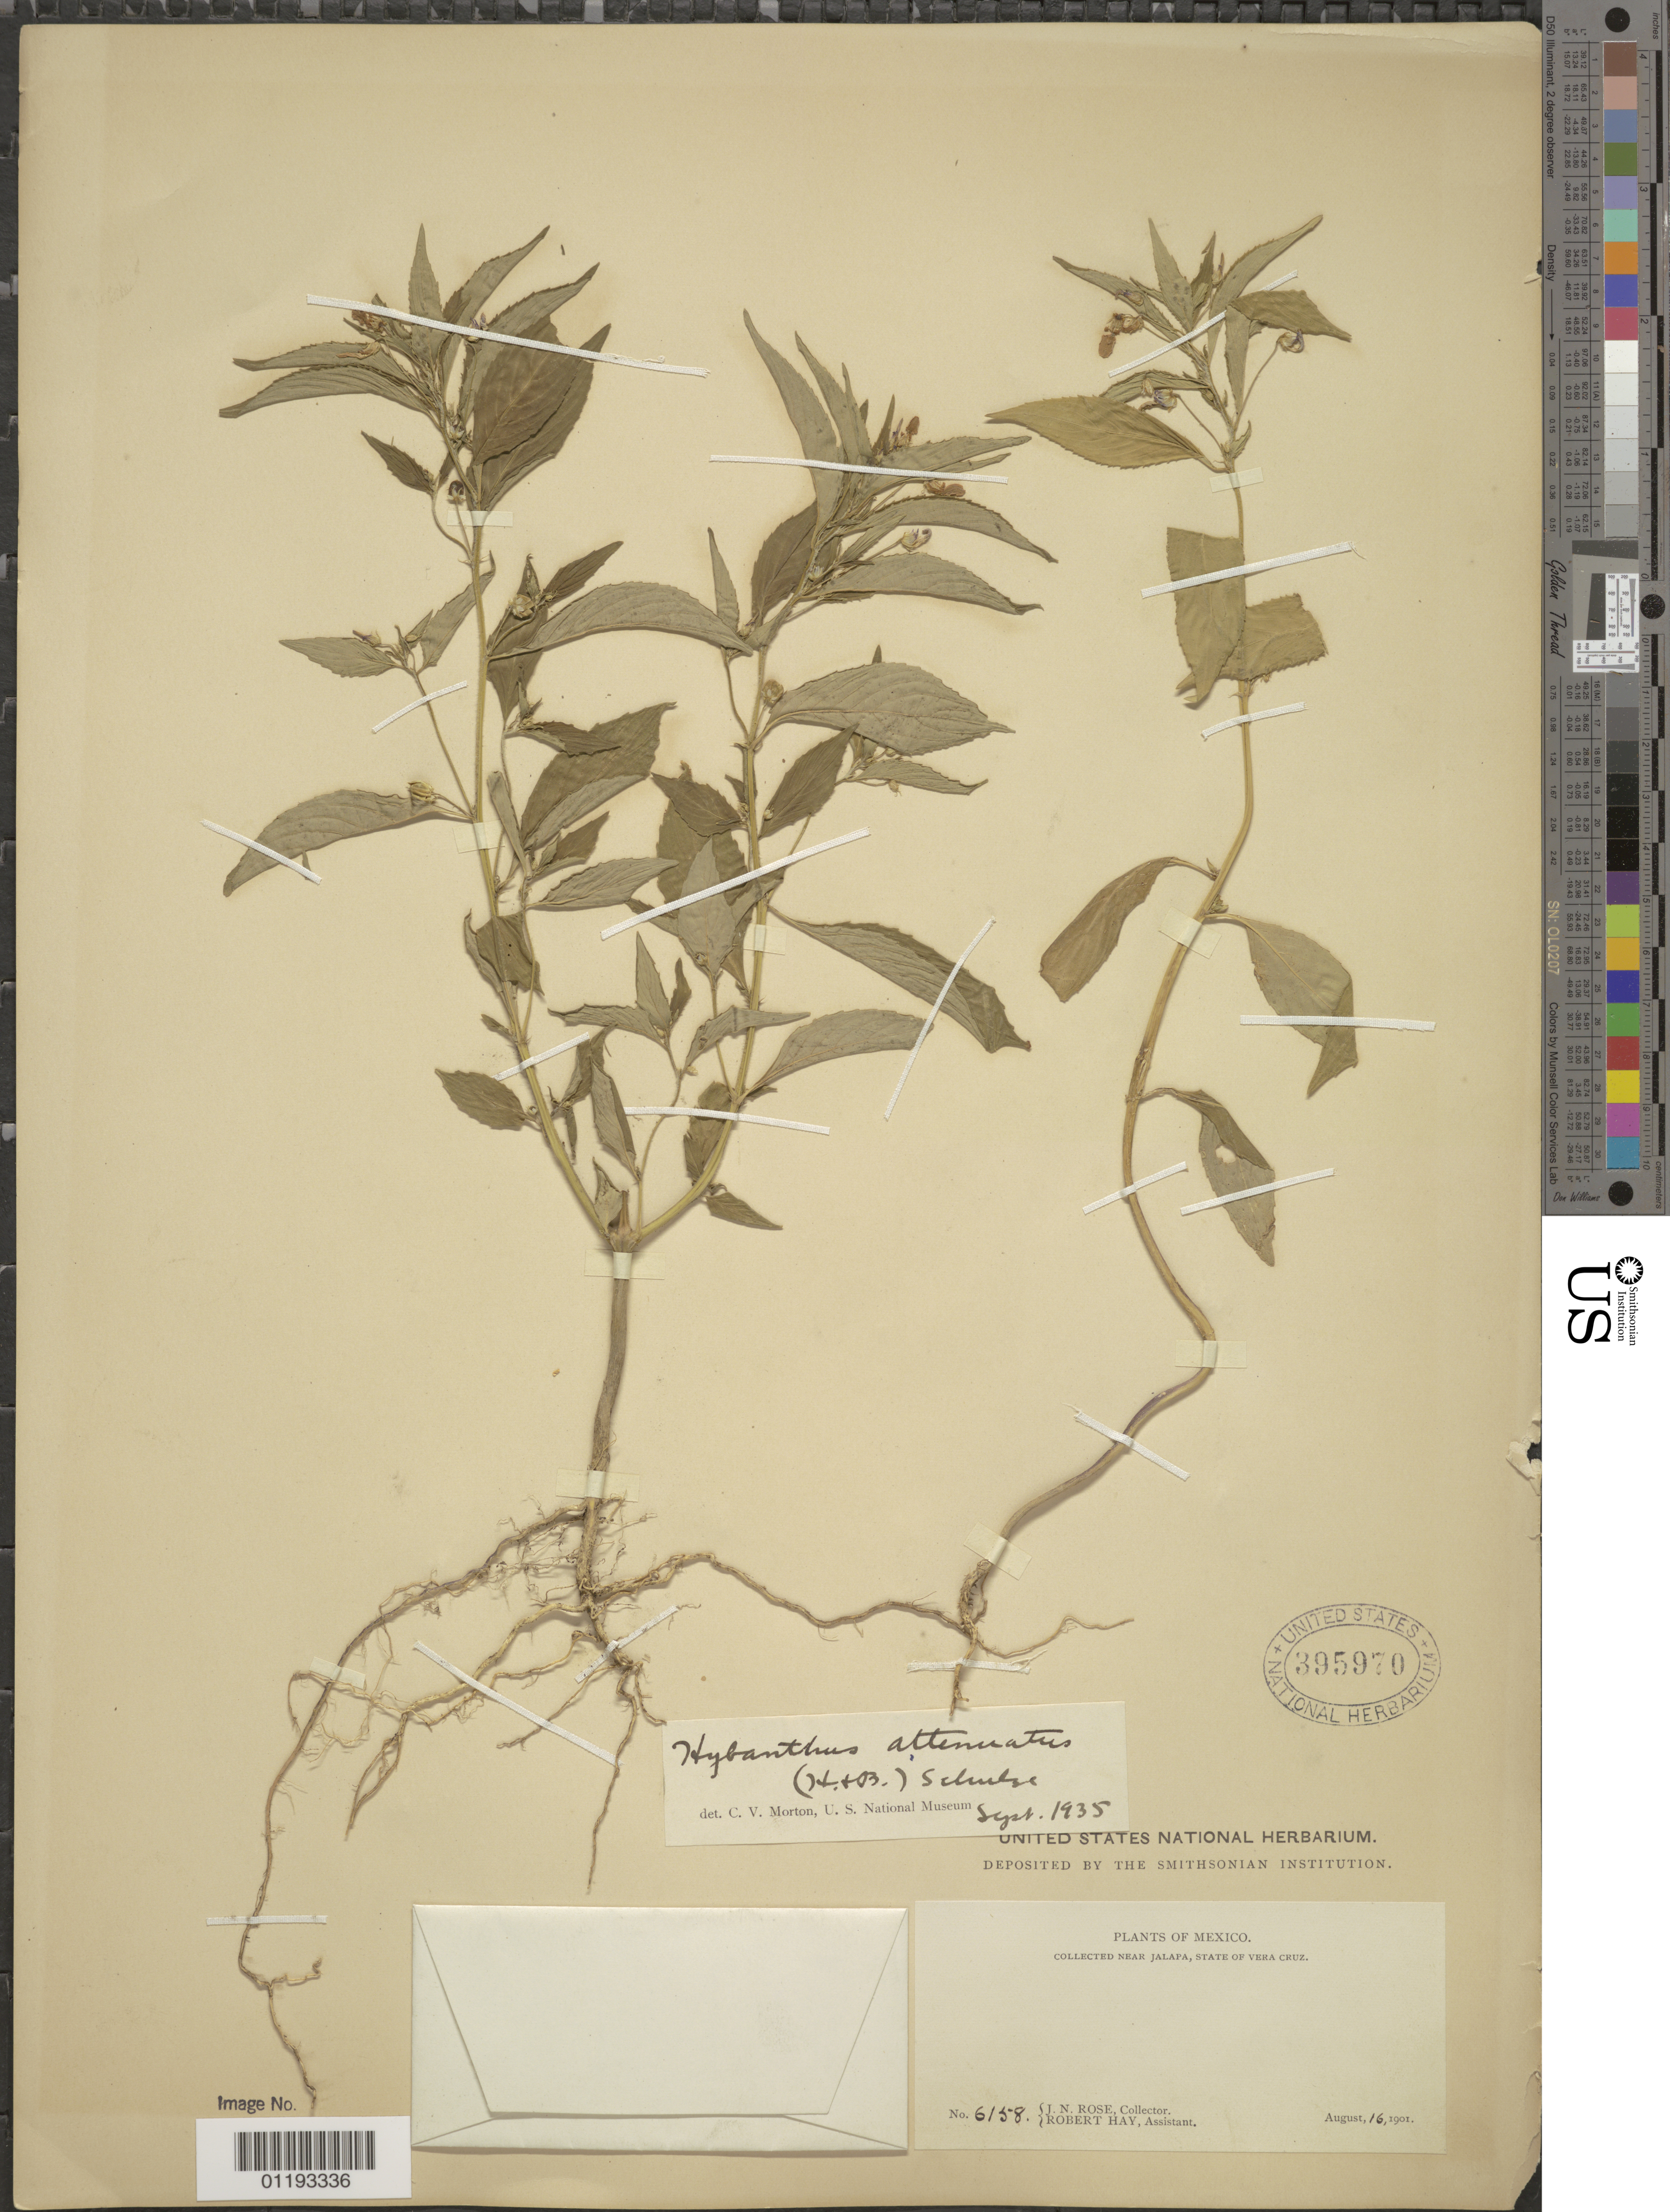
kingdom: Plantae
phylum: Tracheophyta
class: Magnoliopsida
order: Malpighiales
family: Violaceae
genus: Pombalia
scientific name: Pombalia attenuata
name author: (Humb. & Bonpl. ex Willd.) Paula-Souza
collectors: J. N. Rose & R. Hay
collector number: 6158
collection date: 1901-08-16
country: Mexico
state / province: Veracruz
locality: near Jalapa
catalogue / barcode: US 395970